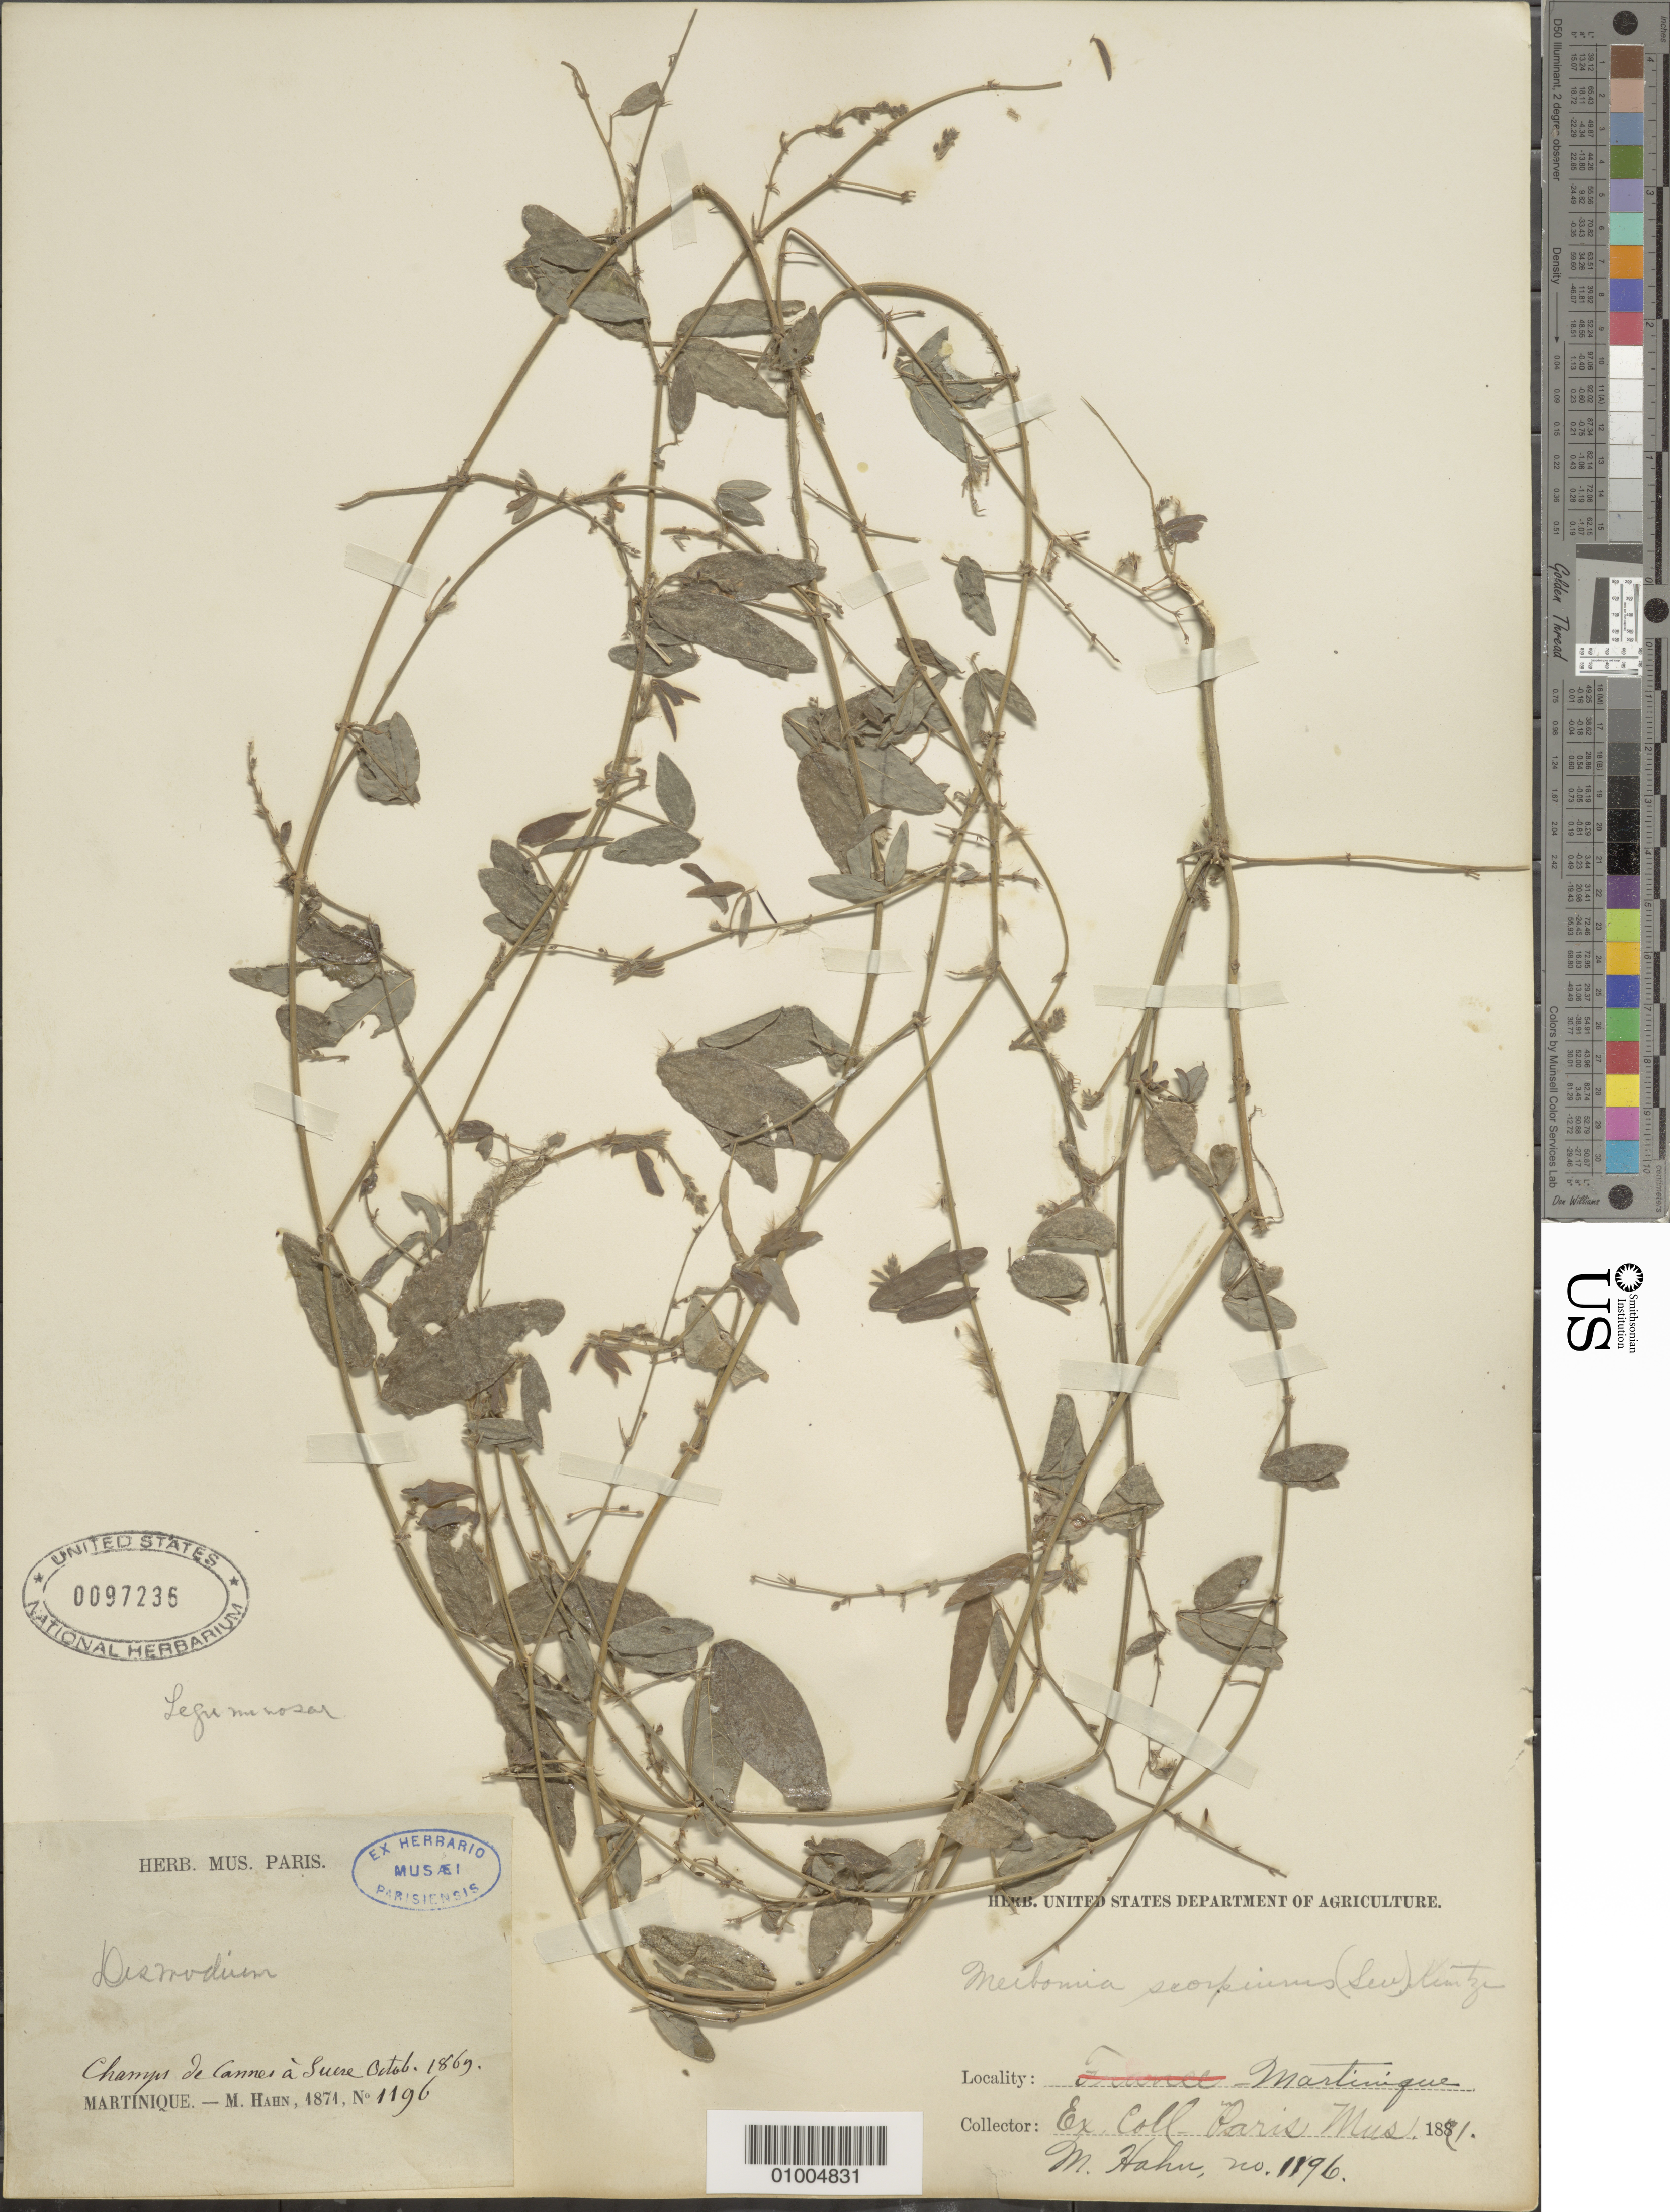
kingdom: Plantae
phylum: Tracheophyta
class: Magnoliopsida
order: Fabales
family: Fabaceae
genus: Desmodium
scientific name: Desmodium scorpiurus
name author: (Sw.) Desv. ex DC.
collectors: M. Hahn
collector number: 1196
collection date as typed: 1891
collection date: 1891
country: Martinique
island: Martinique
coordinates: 0 N, 0 E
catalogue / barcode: US 97236